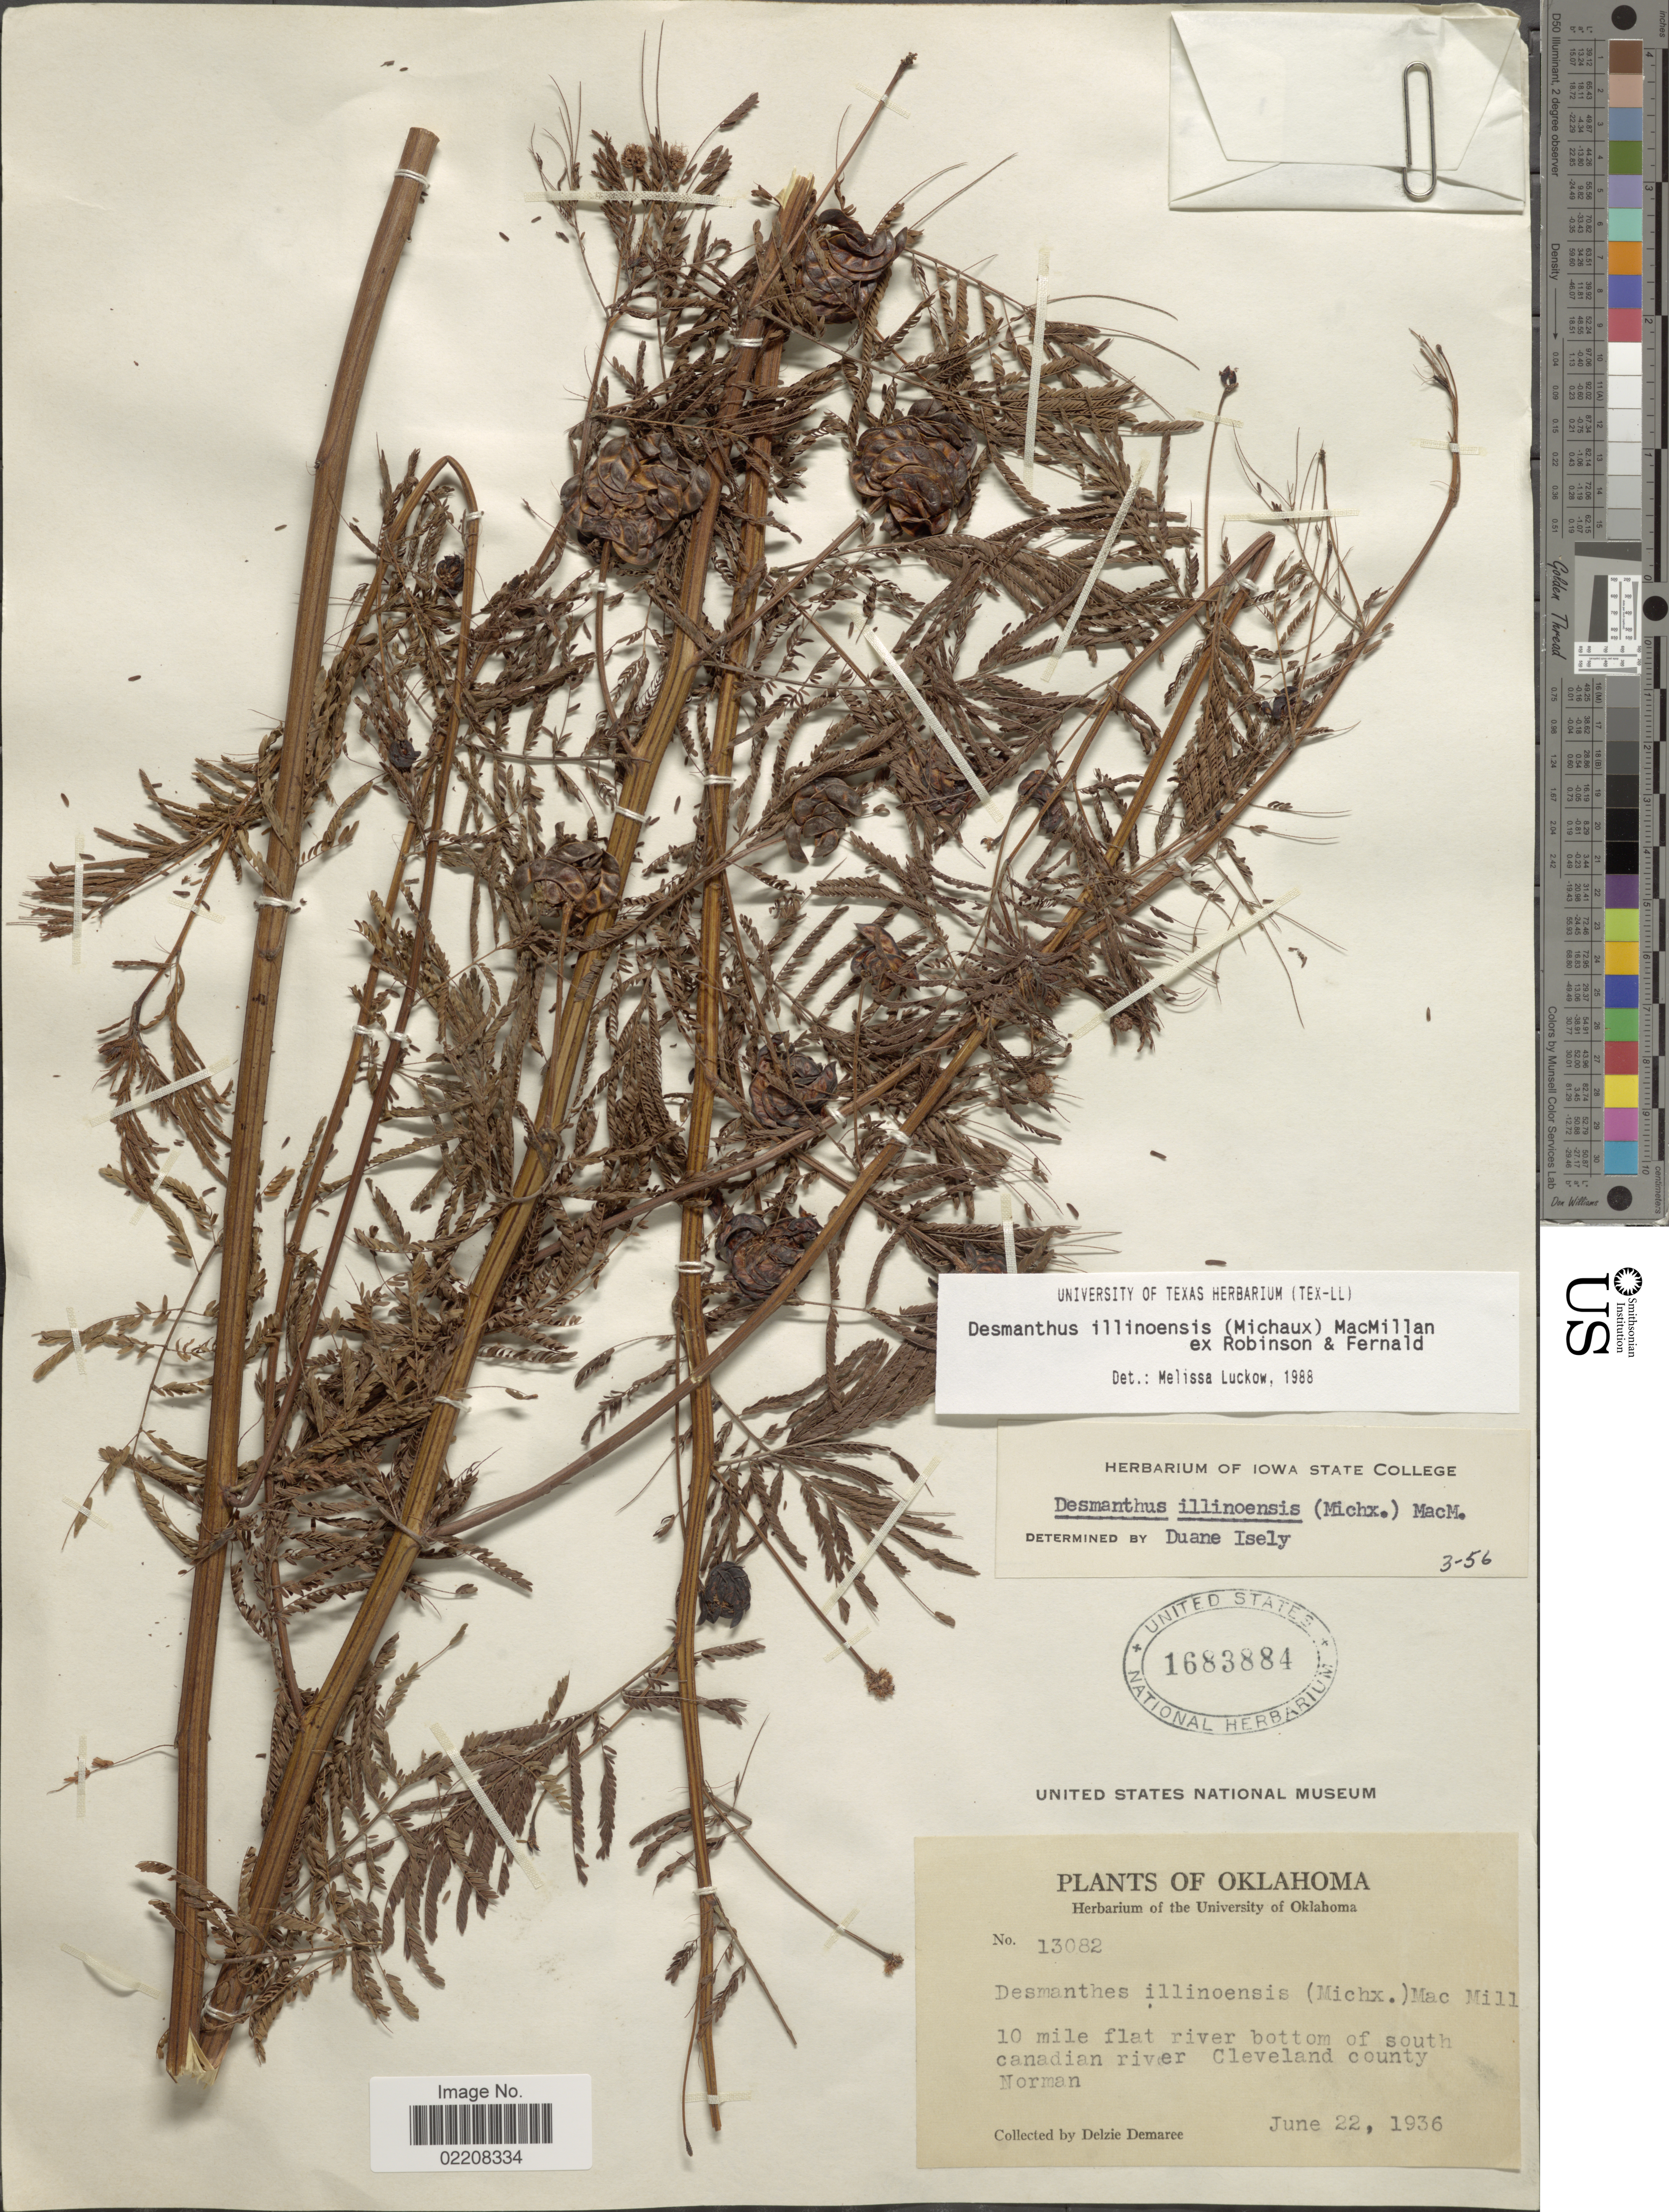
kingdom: Plantae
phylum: Tracheophyta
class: Magnoliopsida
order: Fabales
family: Fabaceae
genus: Desmanthus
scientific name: Desmanthus illinoensis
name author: (Michx.) MacMill.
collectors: D. Demaree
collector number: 13082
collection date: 1936-06-22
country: United States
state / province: Oklahoma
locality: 10 mile flat river bottom of south canadian river Cleveland county Norman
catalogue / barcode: US 1683884